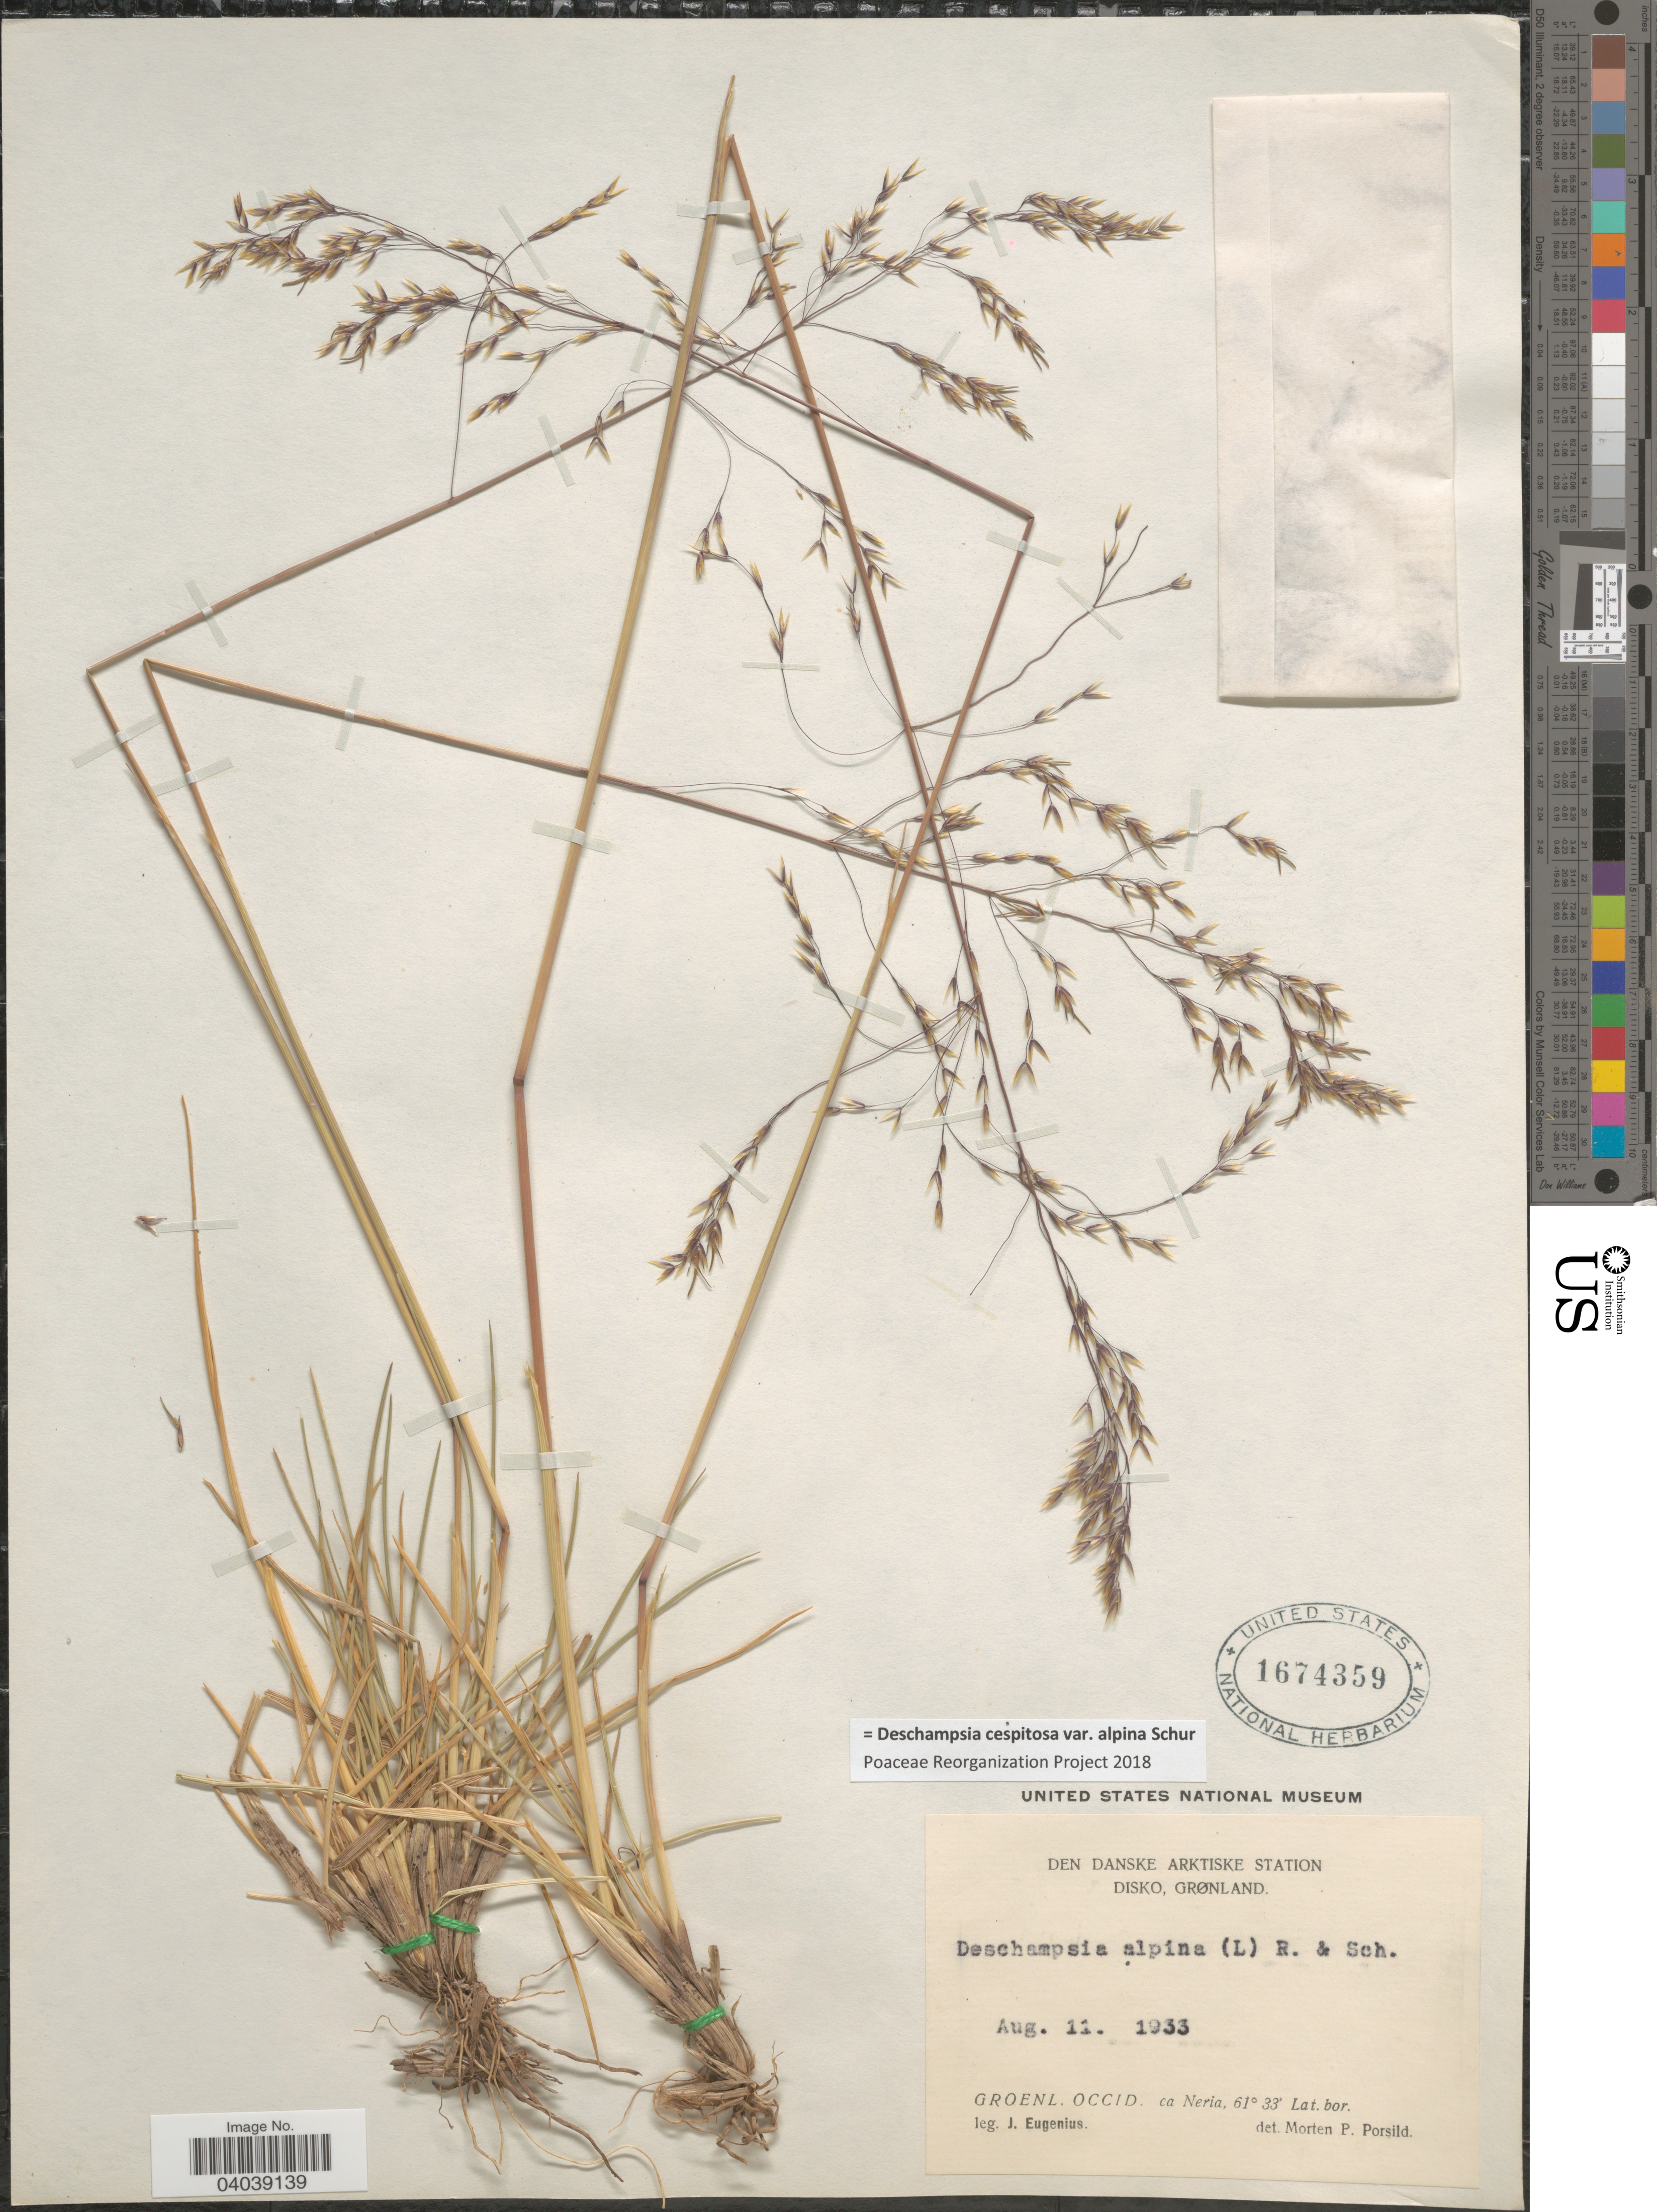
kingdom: Plantae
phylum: Tracheophyta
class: Liliopsida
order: Poales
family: Poaceae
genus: Deschampsia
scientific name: Deschampsia cespitosa var. alpina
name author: Vasey ex W.J. Beal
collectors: J. Eugenius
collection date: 1933-08-11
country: Greenland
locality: Den Danske Arktiske Station. Disko, Grønland. Groenl. Occid. ca Neria.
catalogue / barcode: US 1674359